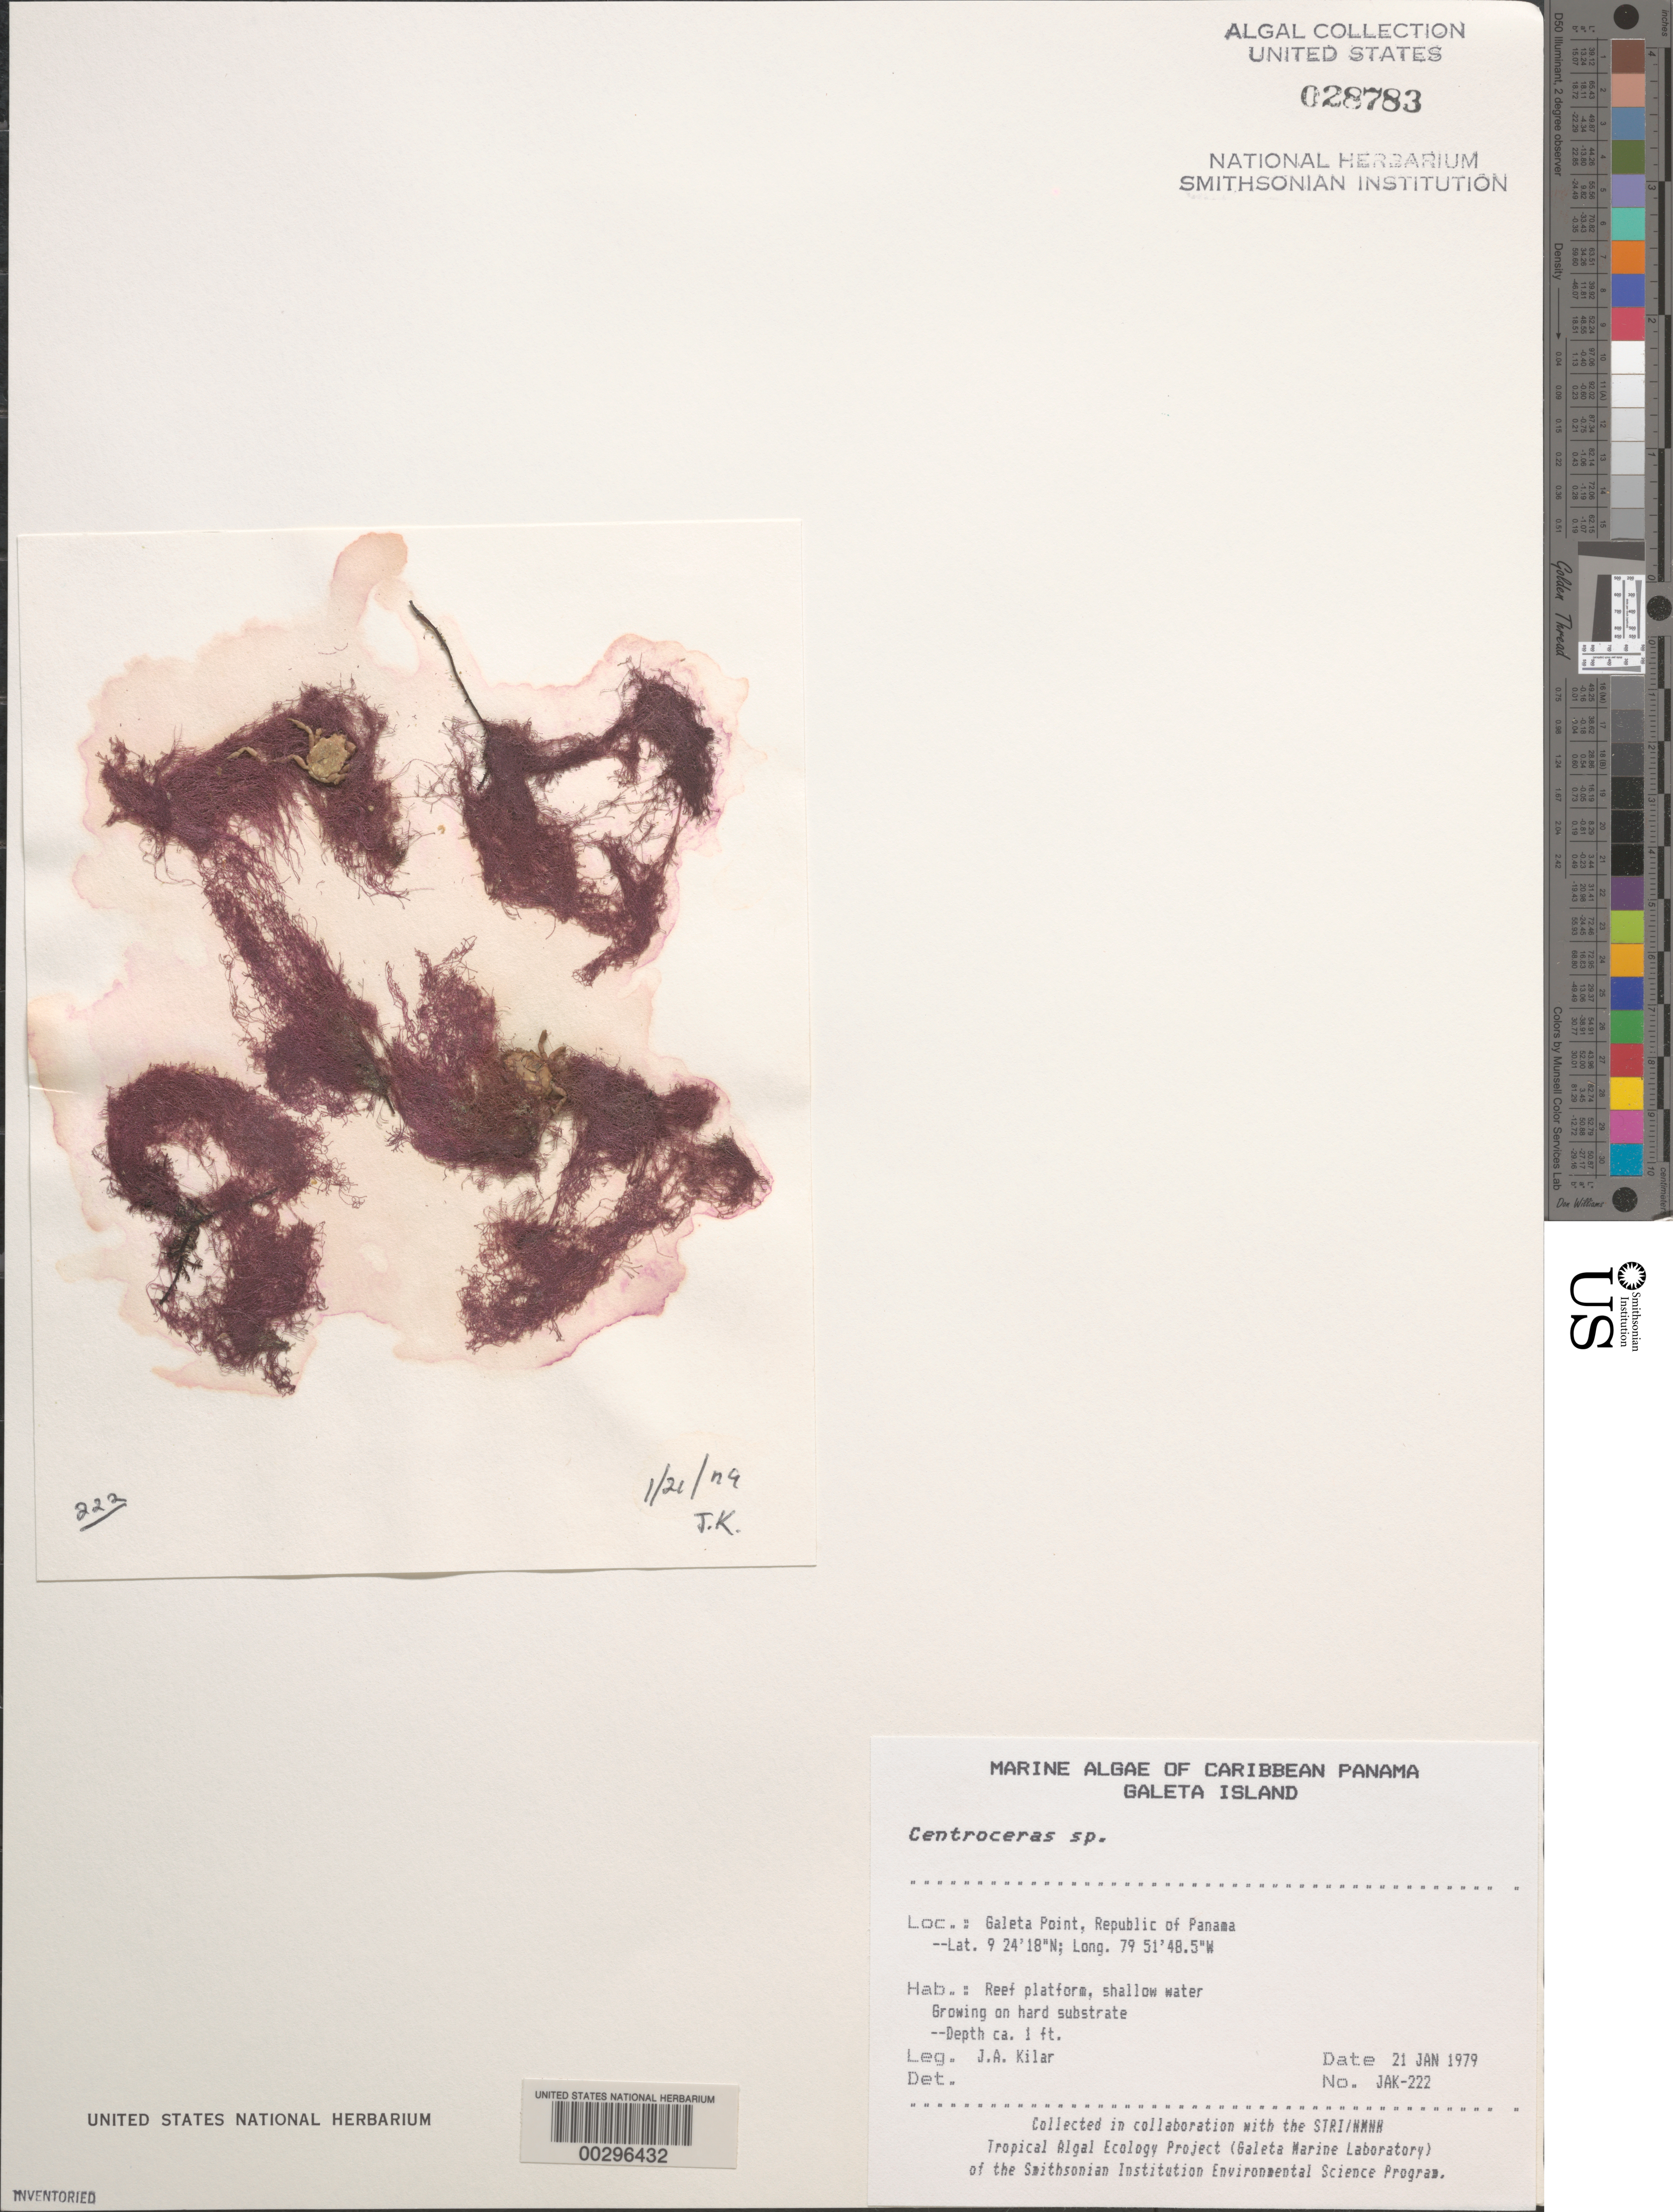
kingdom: Plantae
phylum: Rhodophyta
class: Florideophyceae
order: Ceramiales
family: Ceramiaceae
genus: Centroceras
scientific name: Centroceras sp.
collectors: J. A. Kilar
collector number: JAK-222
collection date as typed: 21 Jan 1979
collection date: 1979-01-21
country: Panama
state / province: Colón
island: Galeta Island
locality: Galeta Point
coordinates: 9 24'18"N, 79 51'48.5"W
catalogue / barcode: US 28783